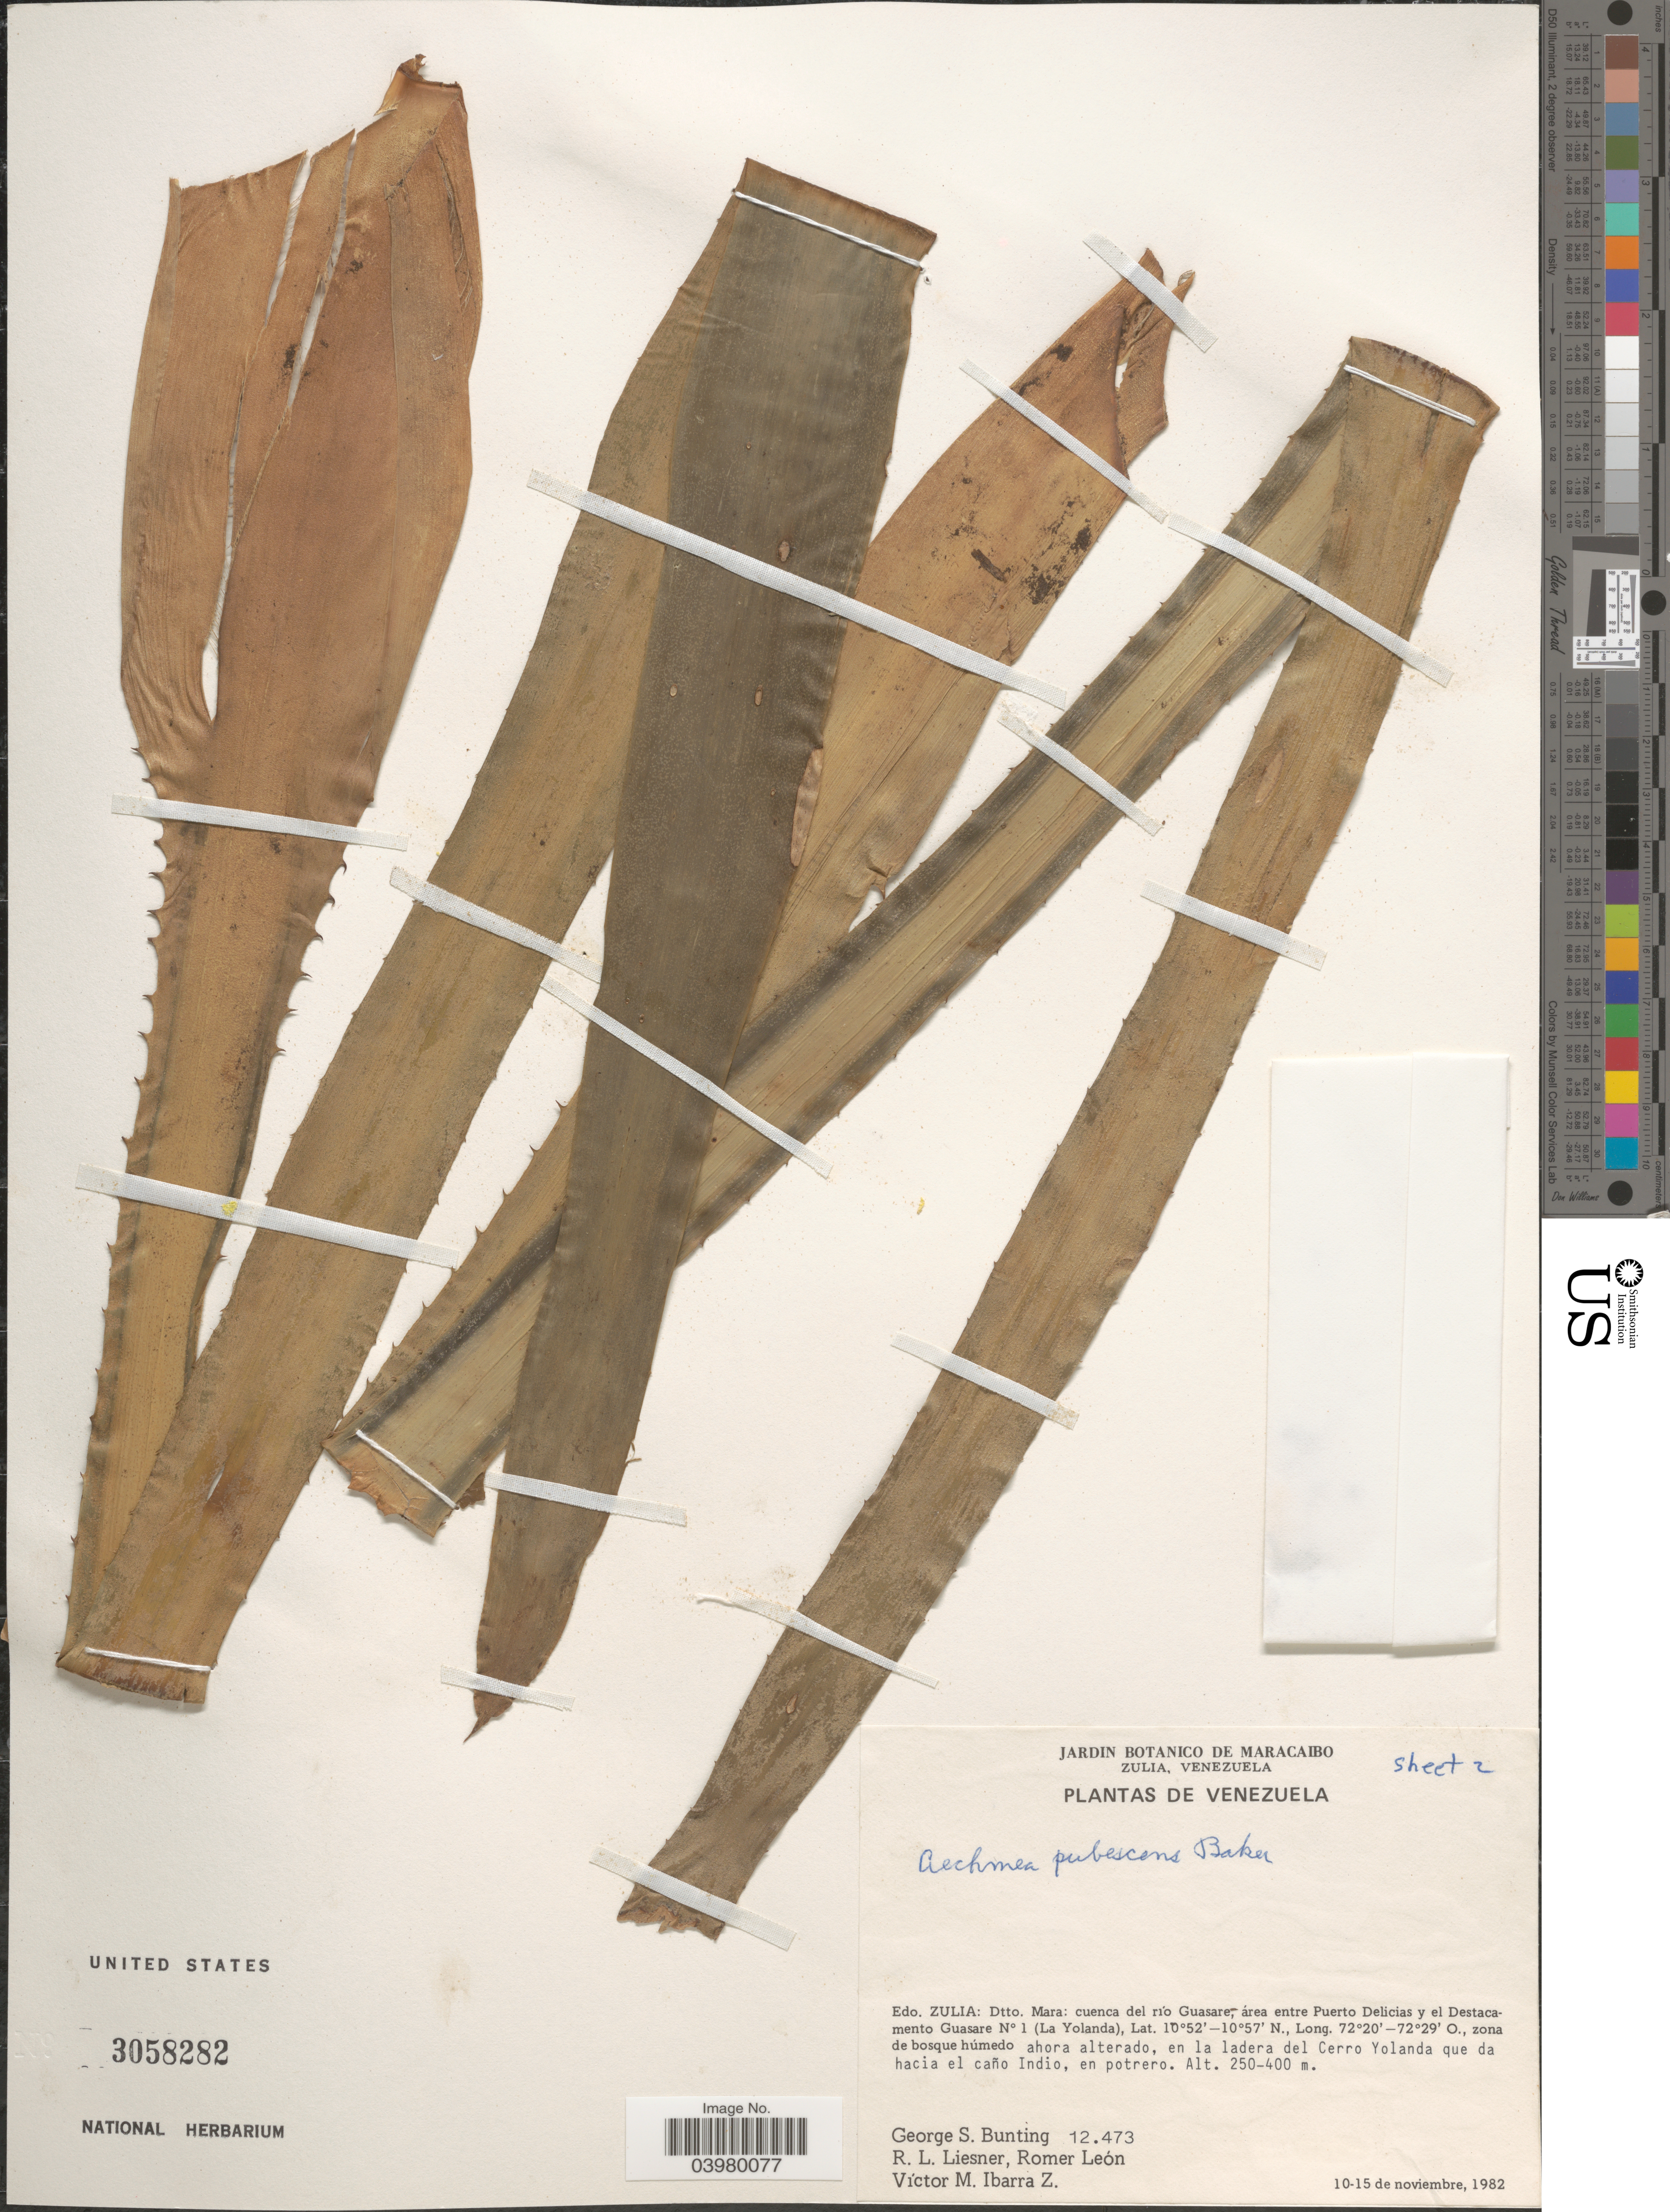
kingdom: Plantae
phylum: Tracheophyta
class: Liliopsida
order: Poales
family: Bromeliaceae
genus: Aechmea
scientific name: Aechmea pubescens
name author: Baker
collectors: G. S. Bunting, R. L. Liesner, R. León & V. Ibarra Z.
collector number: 12473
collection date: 1982-11-10/1982-11-15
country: Venezuela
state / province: Zulia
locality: Dtto. Mara: cuenca del río Guasare, área entre Puerto Delicias y el Destacamento Guasare N° 1 (La Yolanda), zona de bosque húmedo ahora alterado, en la ladera del Cerro Yolanda que da hacia el caño Indio, en potrero.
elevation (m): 250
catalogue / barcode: US 3058282